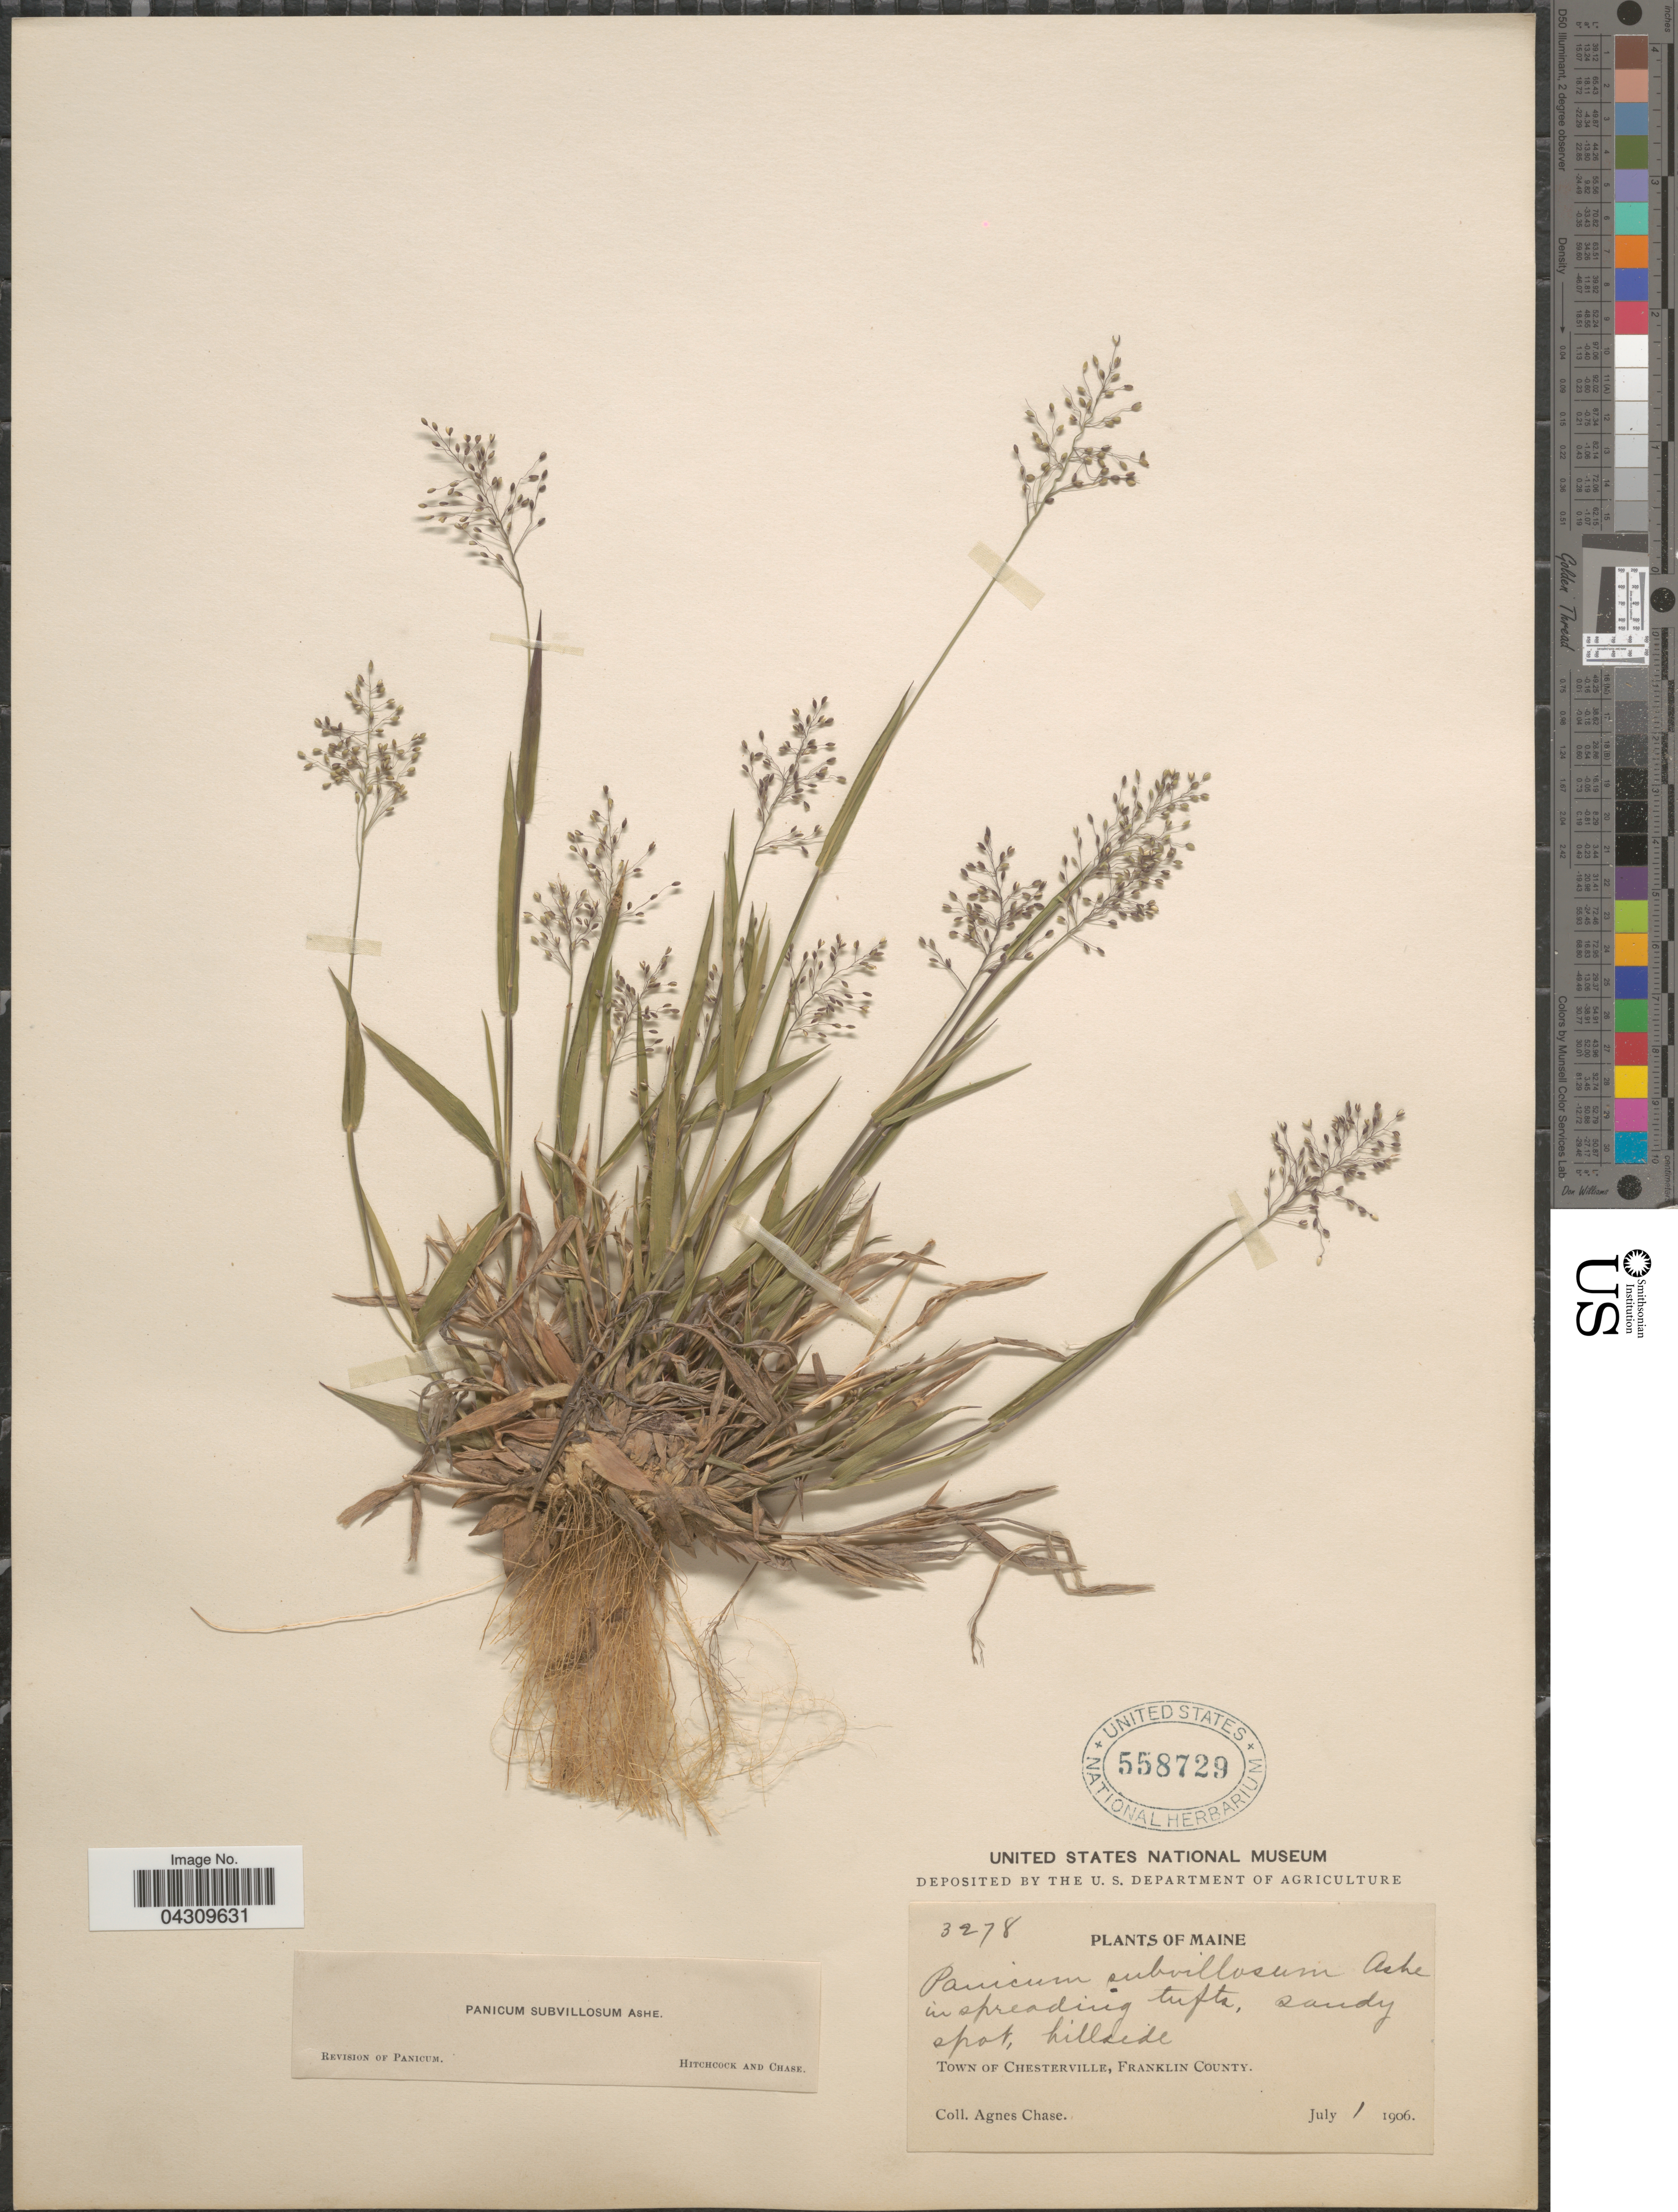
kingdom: Plantae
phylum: Tracheophyta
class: Liliopsida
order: Poales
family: Poaceae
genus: Dichanthelium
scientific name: Dichanthelium acuminatum var. acuminatum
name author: (Sw.) Gould & C.A. Clark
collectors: A. Chase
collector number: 3278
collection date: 1906-07-01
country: United States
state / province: Maine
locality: Town Of Chesterville, Franklin County.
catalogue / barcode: US 558729